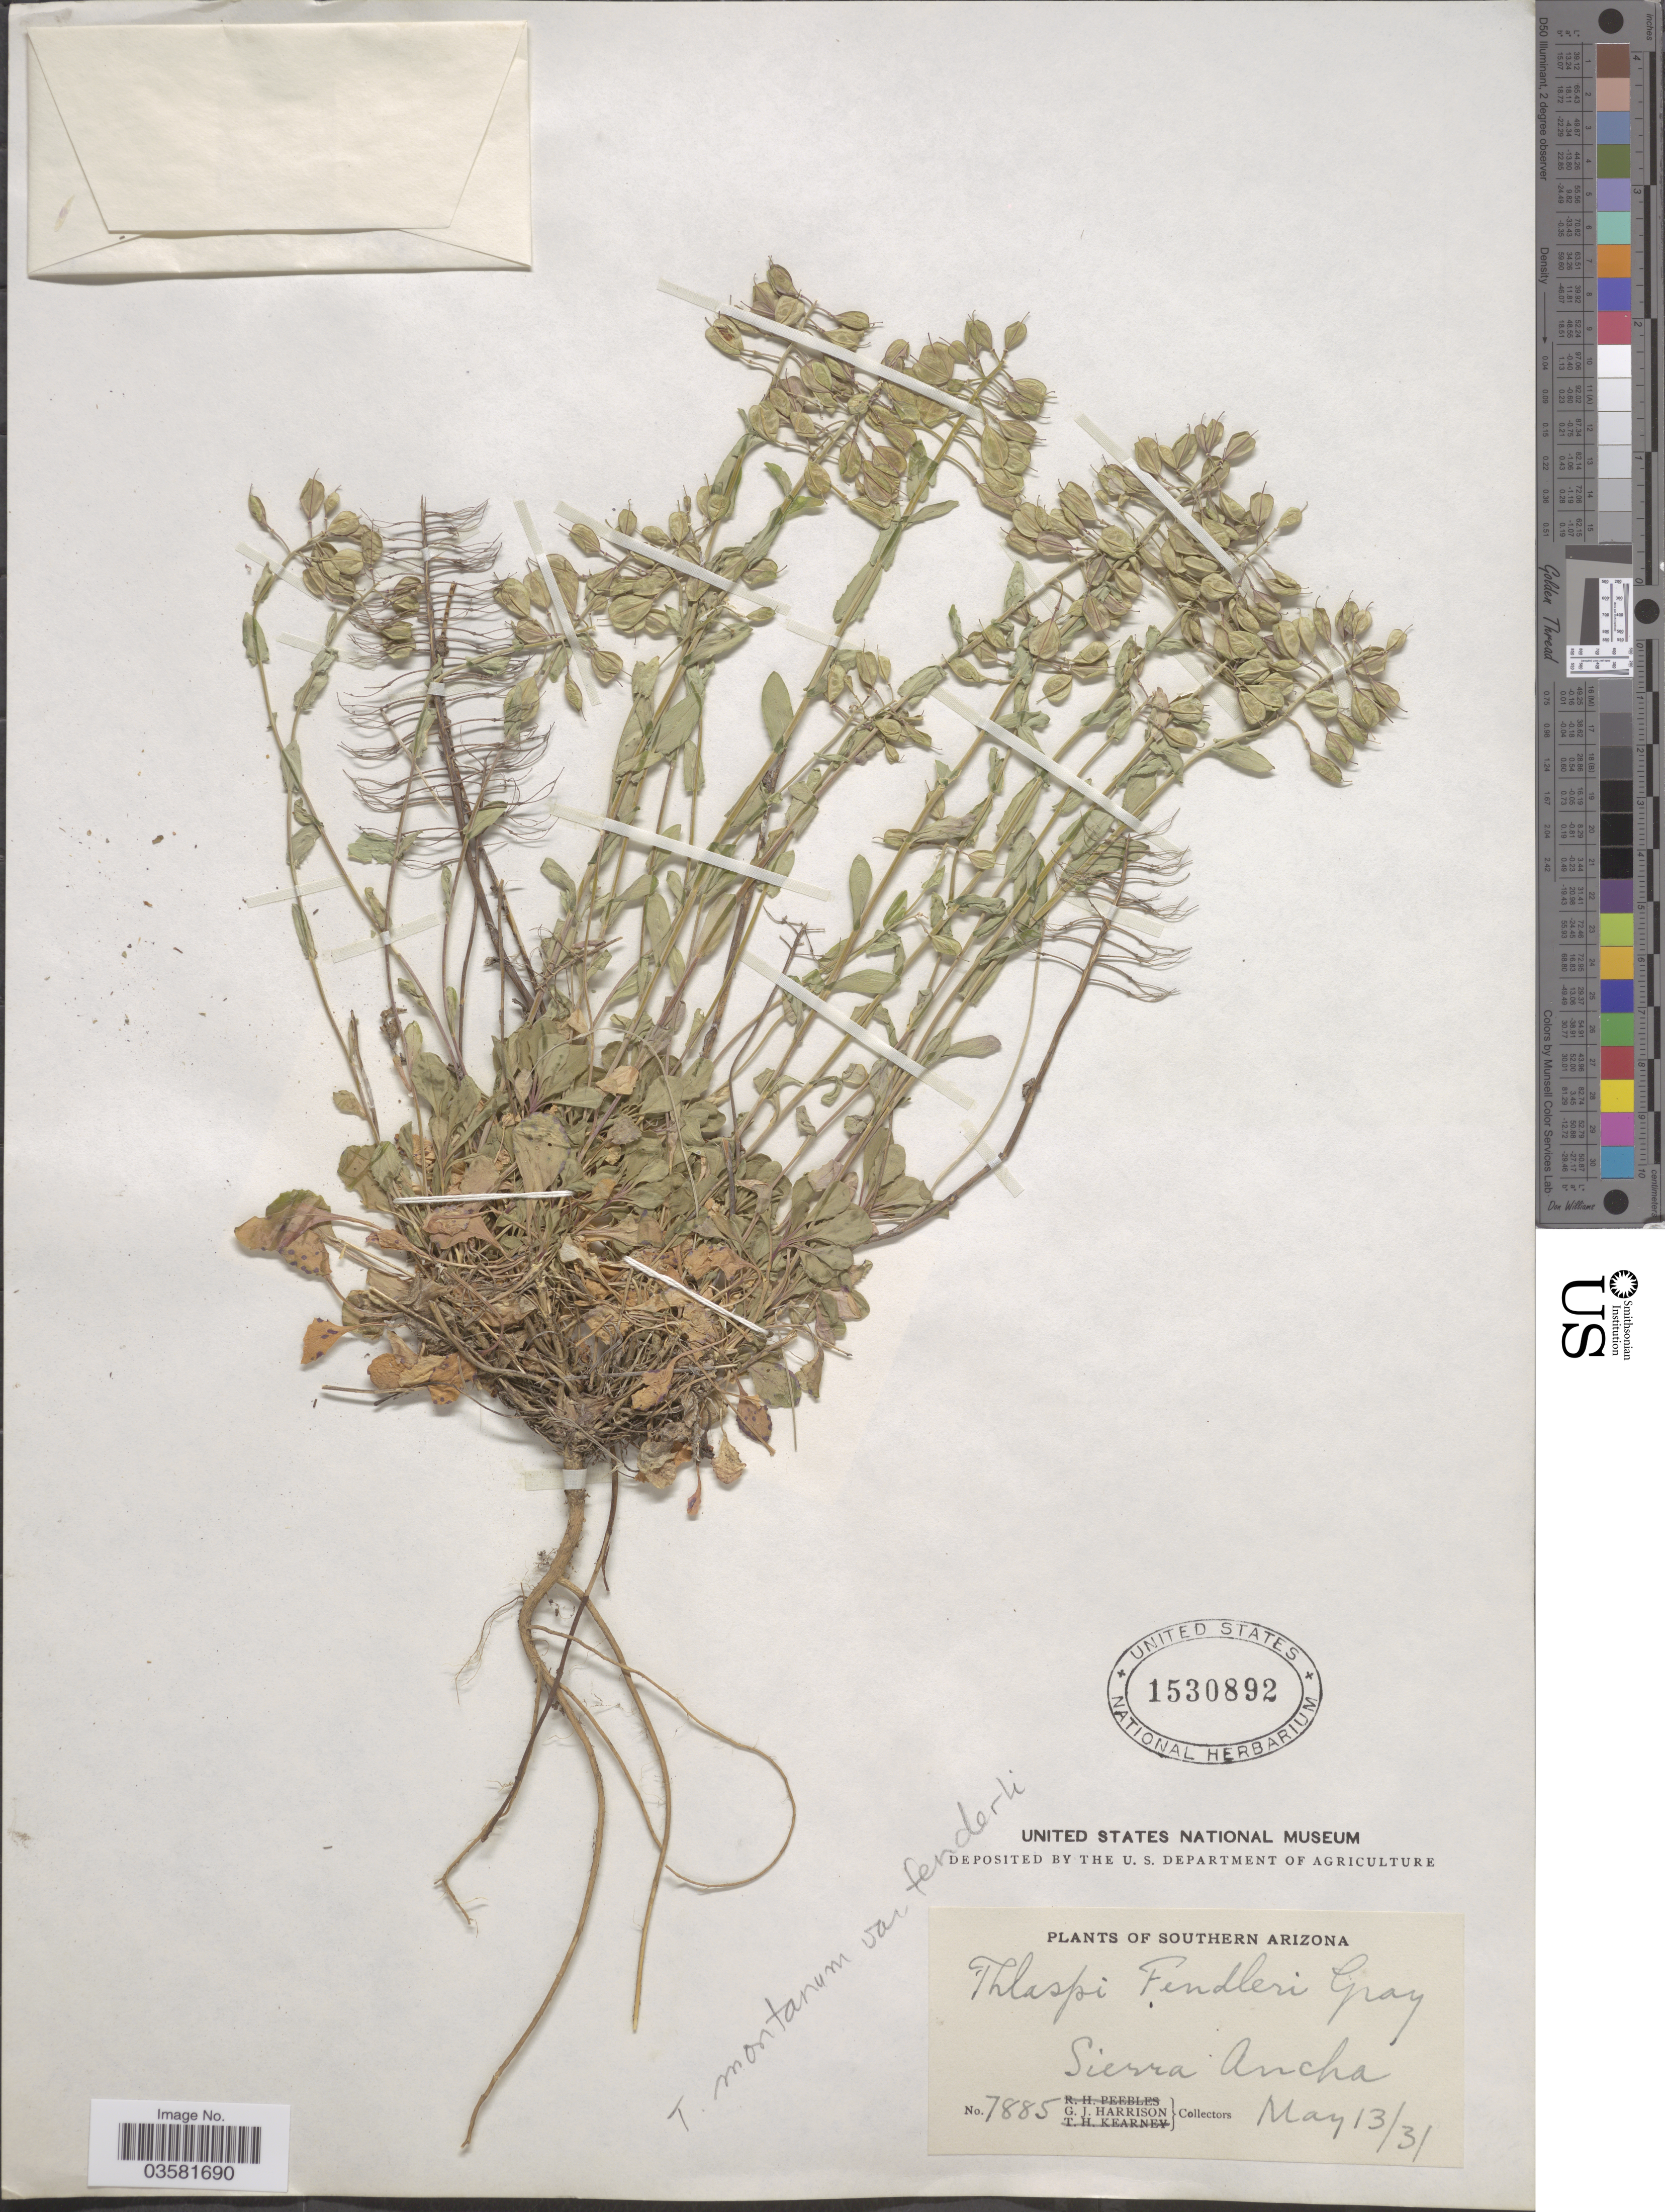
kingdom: Plantae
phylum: Tracheophyta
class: Magnoliopsida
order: Brassicales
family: Brassicaceae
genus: Thlaspi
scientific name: Thlaspi montanum var. fendleri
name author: (A. Gray) P.K. Holmgren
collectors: G. J. Harrison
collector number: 7885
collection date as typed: Transcribed d/m/y: 13/5/31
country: United States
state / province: Arizona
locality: Southern Arizona. Sierra Ancha.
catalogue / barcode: US 1530892